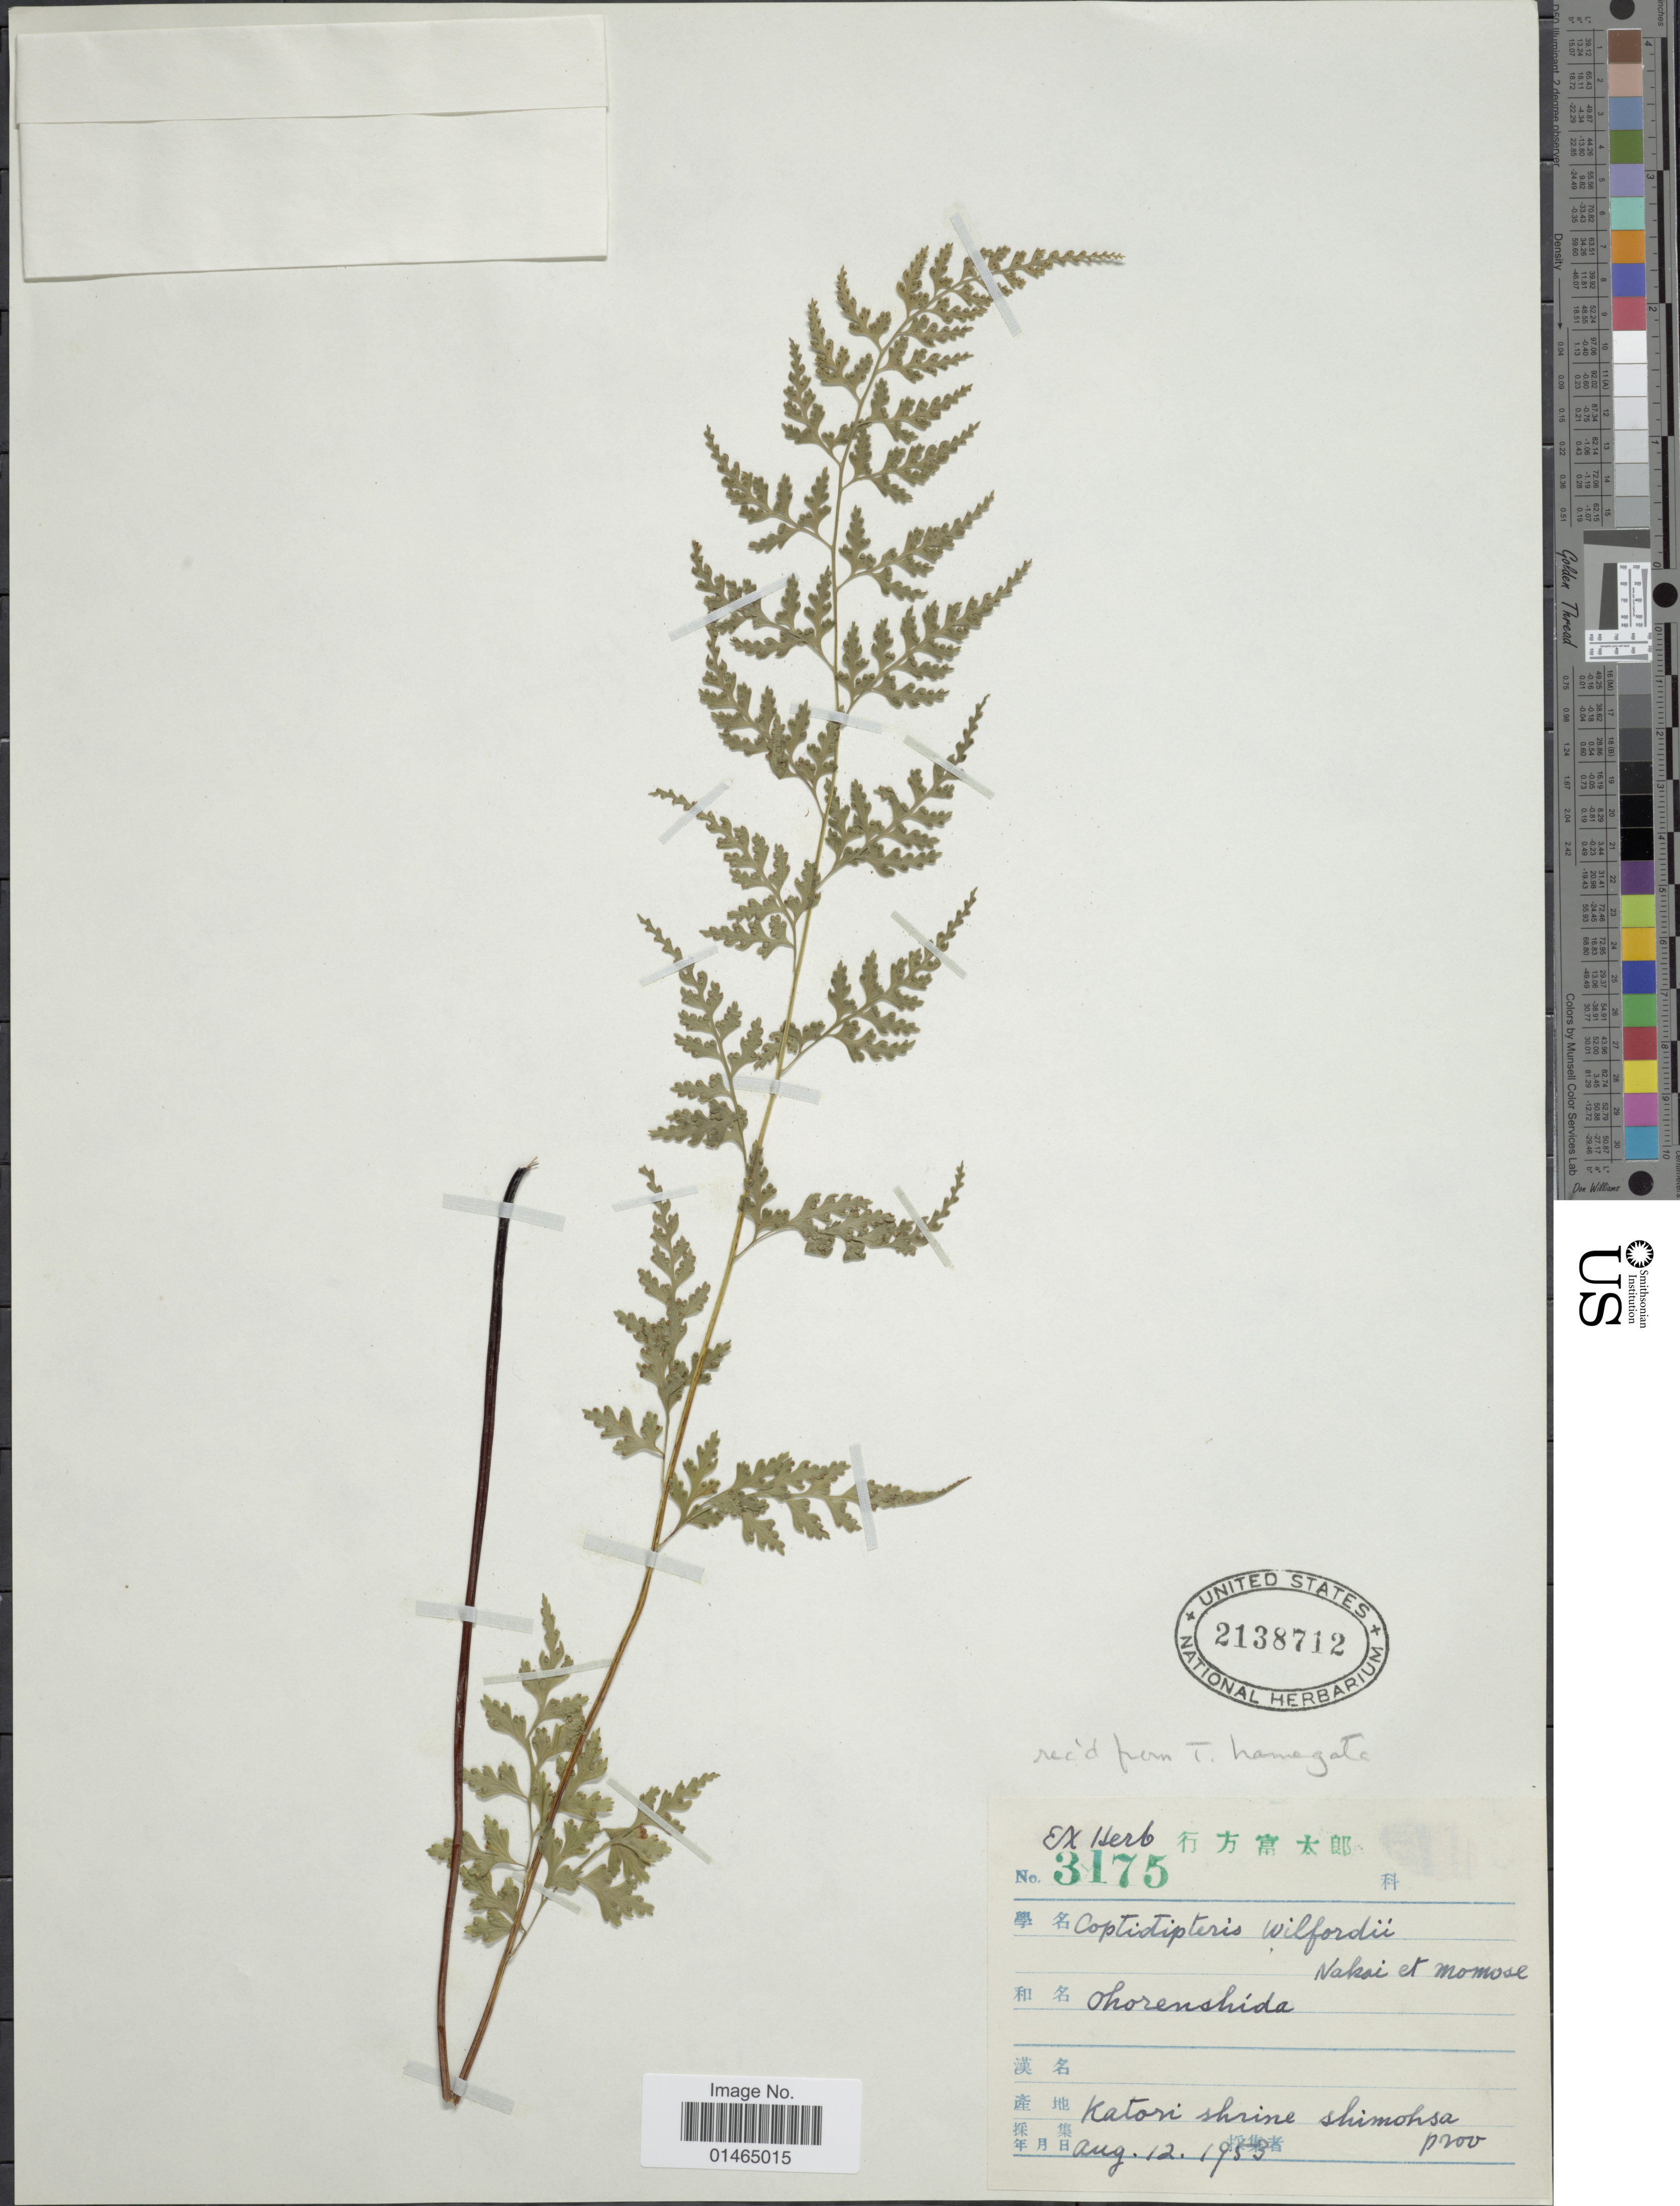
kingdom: Plantae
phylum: Tracheophyta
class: Polypodiopsida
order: Polypodiales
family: Dennstaedtiaceae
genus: Dennstaedtia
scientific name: Dennstaedtia wilfordii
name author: (T. Moore) Christ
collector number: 3175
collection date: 1953-08-12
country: Japan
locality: Katori shrine shimohsa prov.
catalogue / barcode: US 2138712